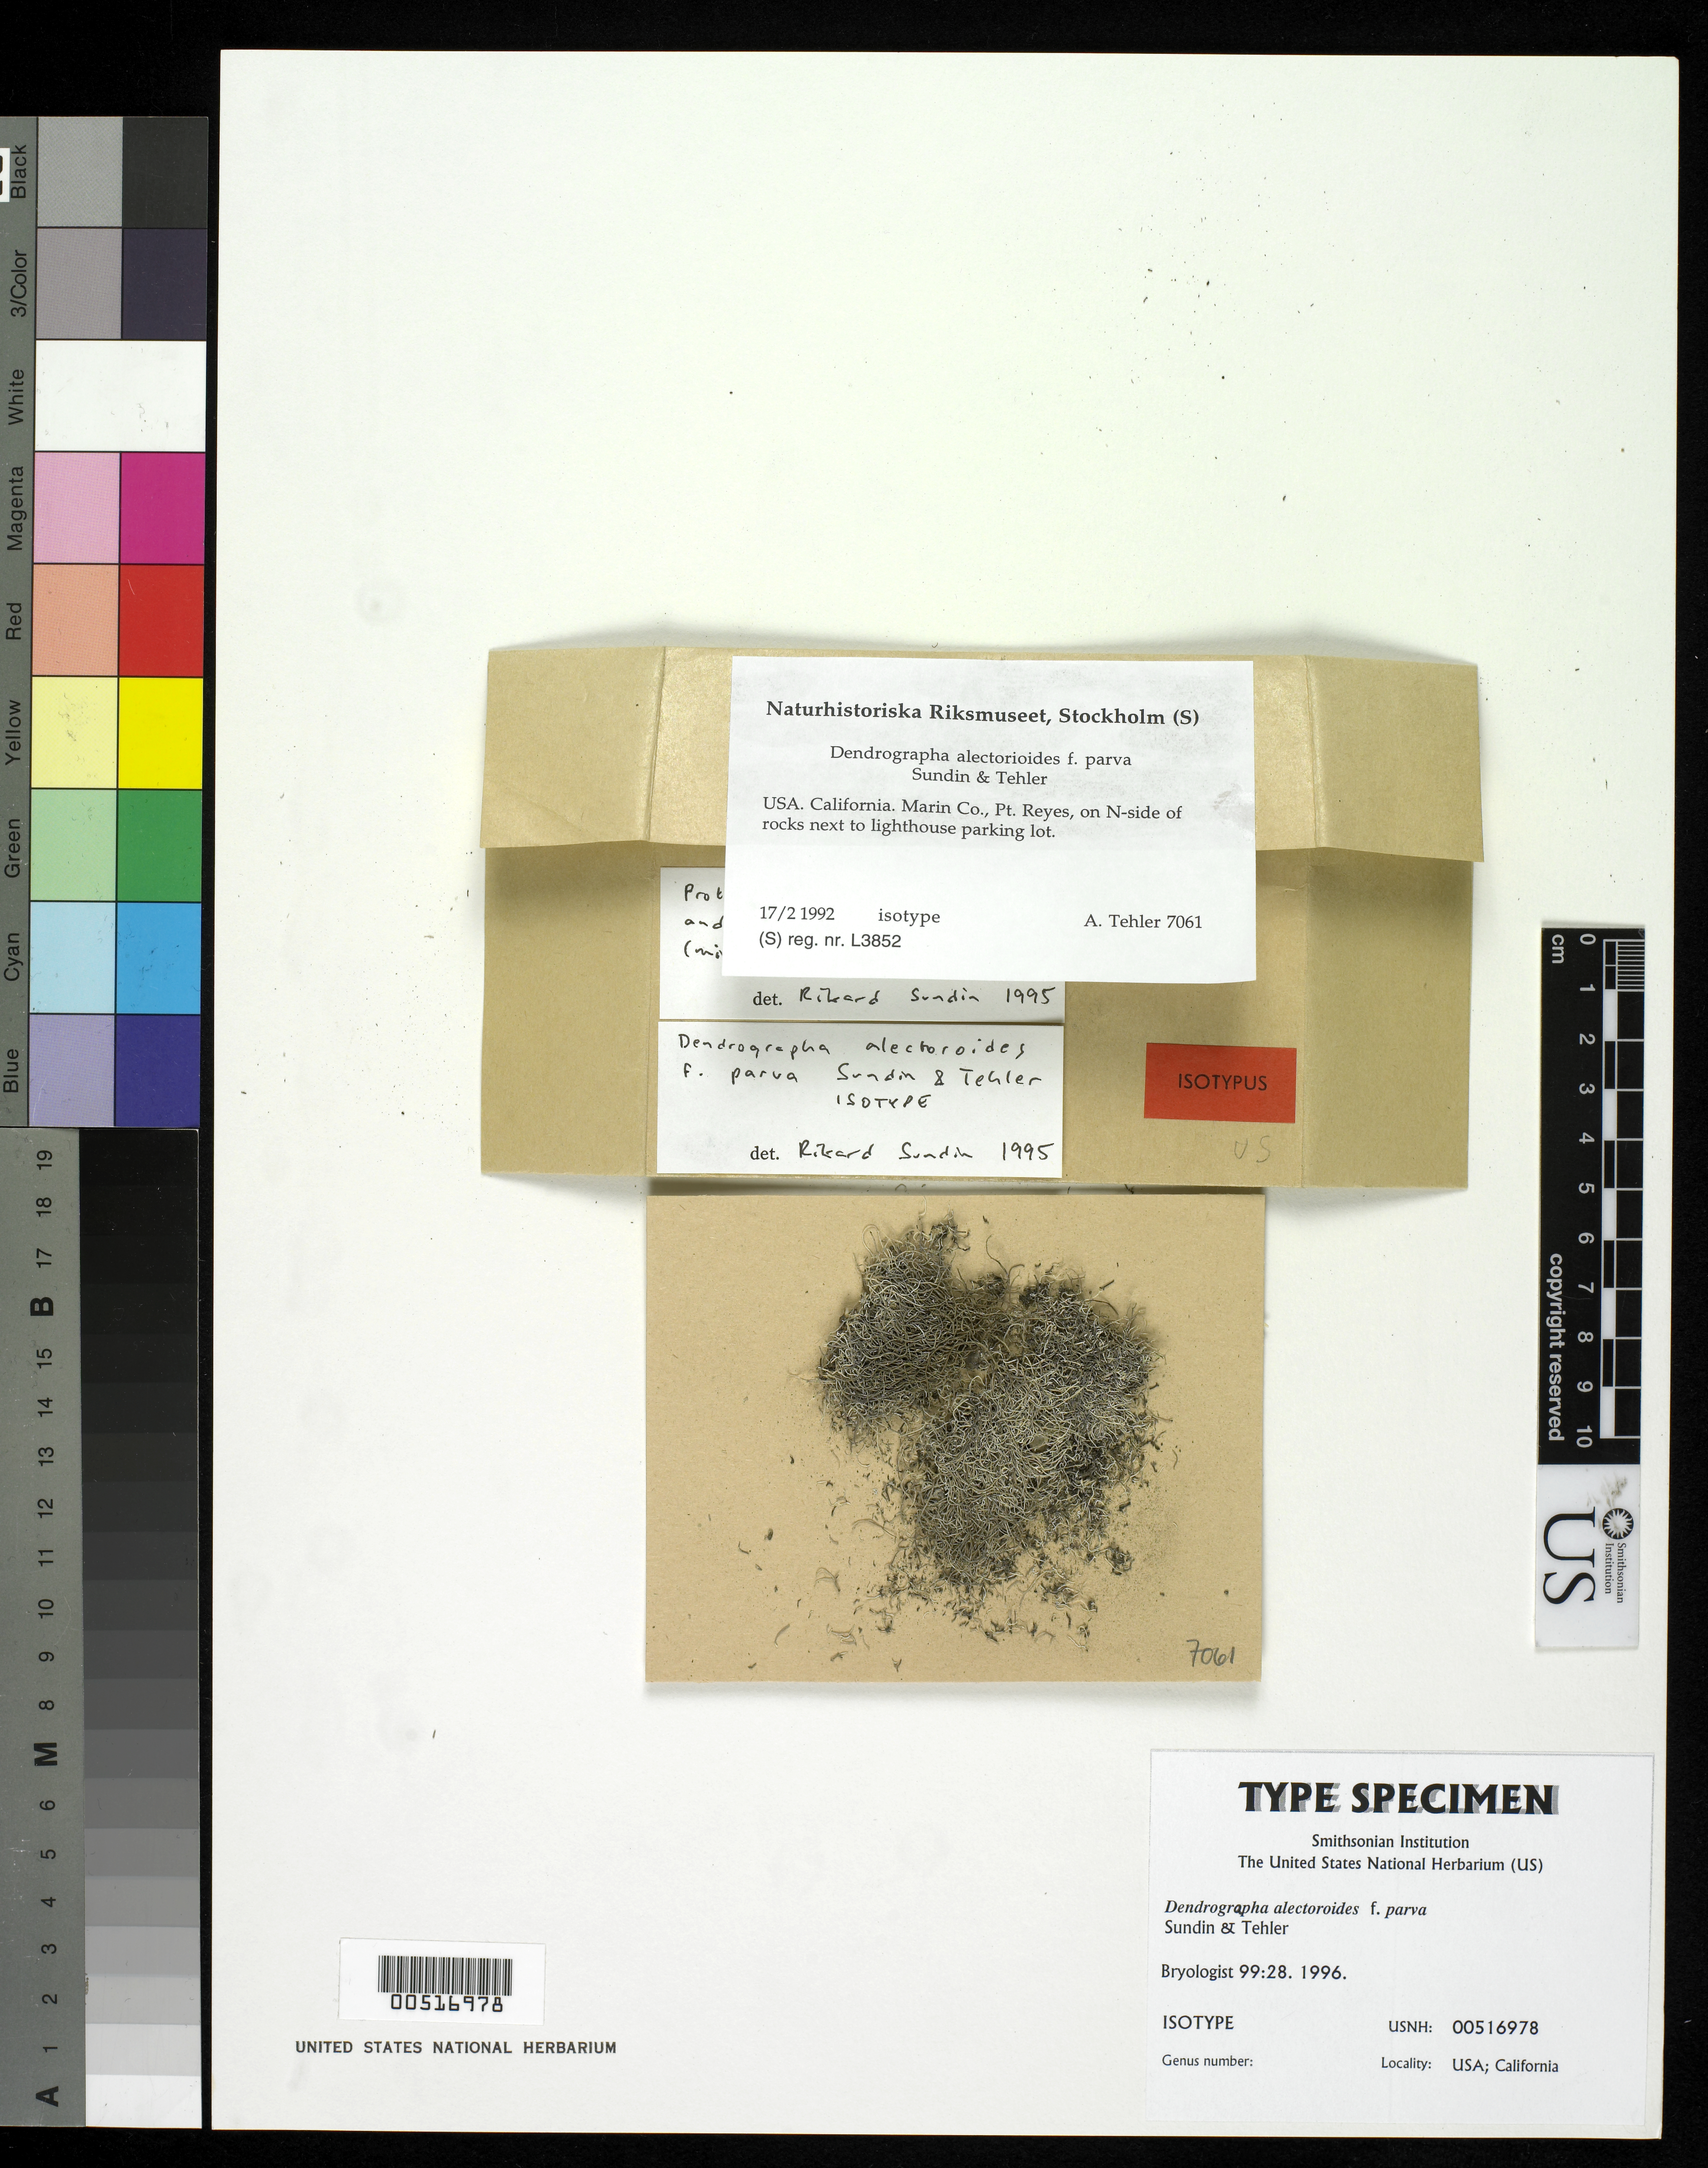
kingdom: Fungi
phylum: Ascomycota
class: Arthoniomycetes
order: Arthoniales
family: Roccellaceae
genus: Dendrographa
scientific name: Dendrographa alectoroides f. parva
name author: Sundin & Tehler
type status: Isotype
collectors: A. Tehler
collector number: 7061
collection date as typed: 17 Feb 1992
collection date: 1992-02-17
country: United States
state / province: California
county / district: Marin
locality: Point Reyes, on N side of rocks next to lighthouse parking lot.